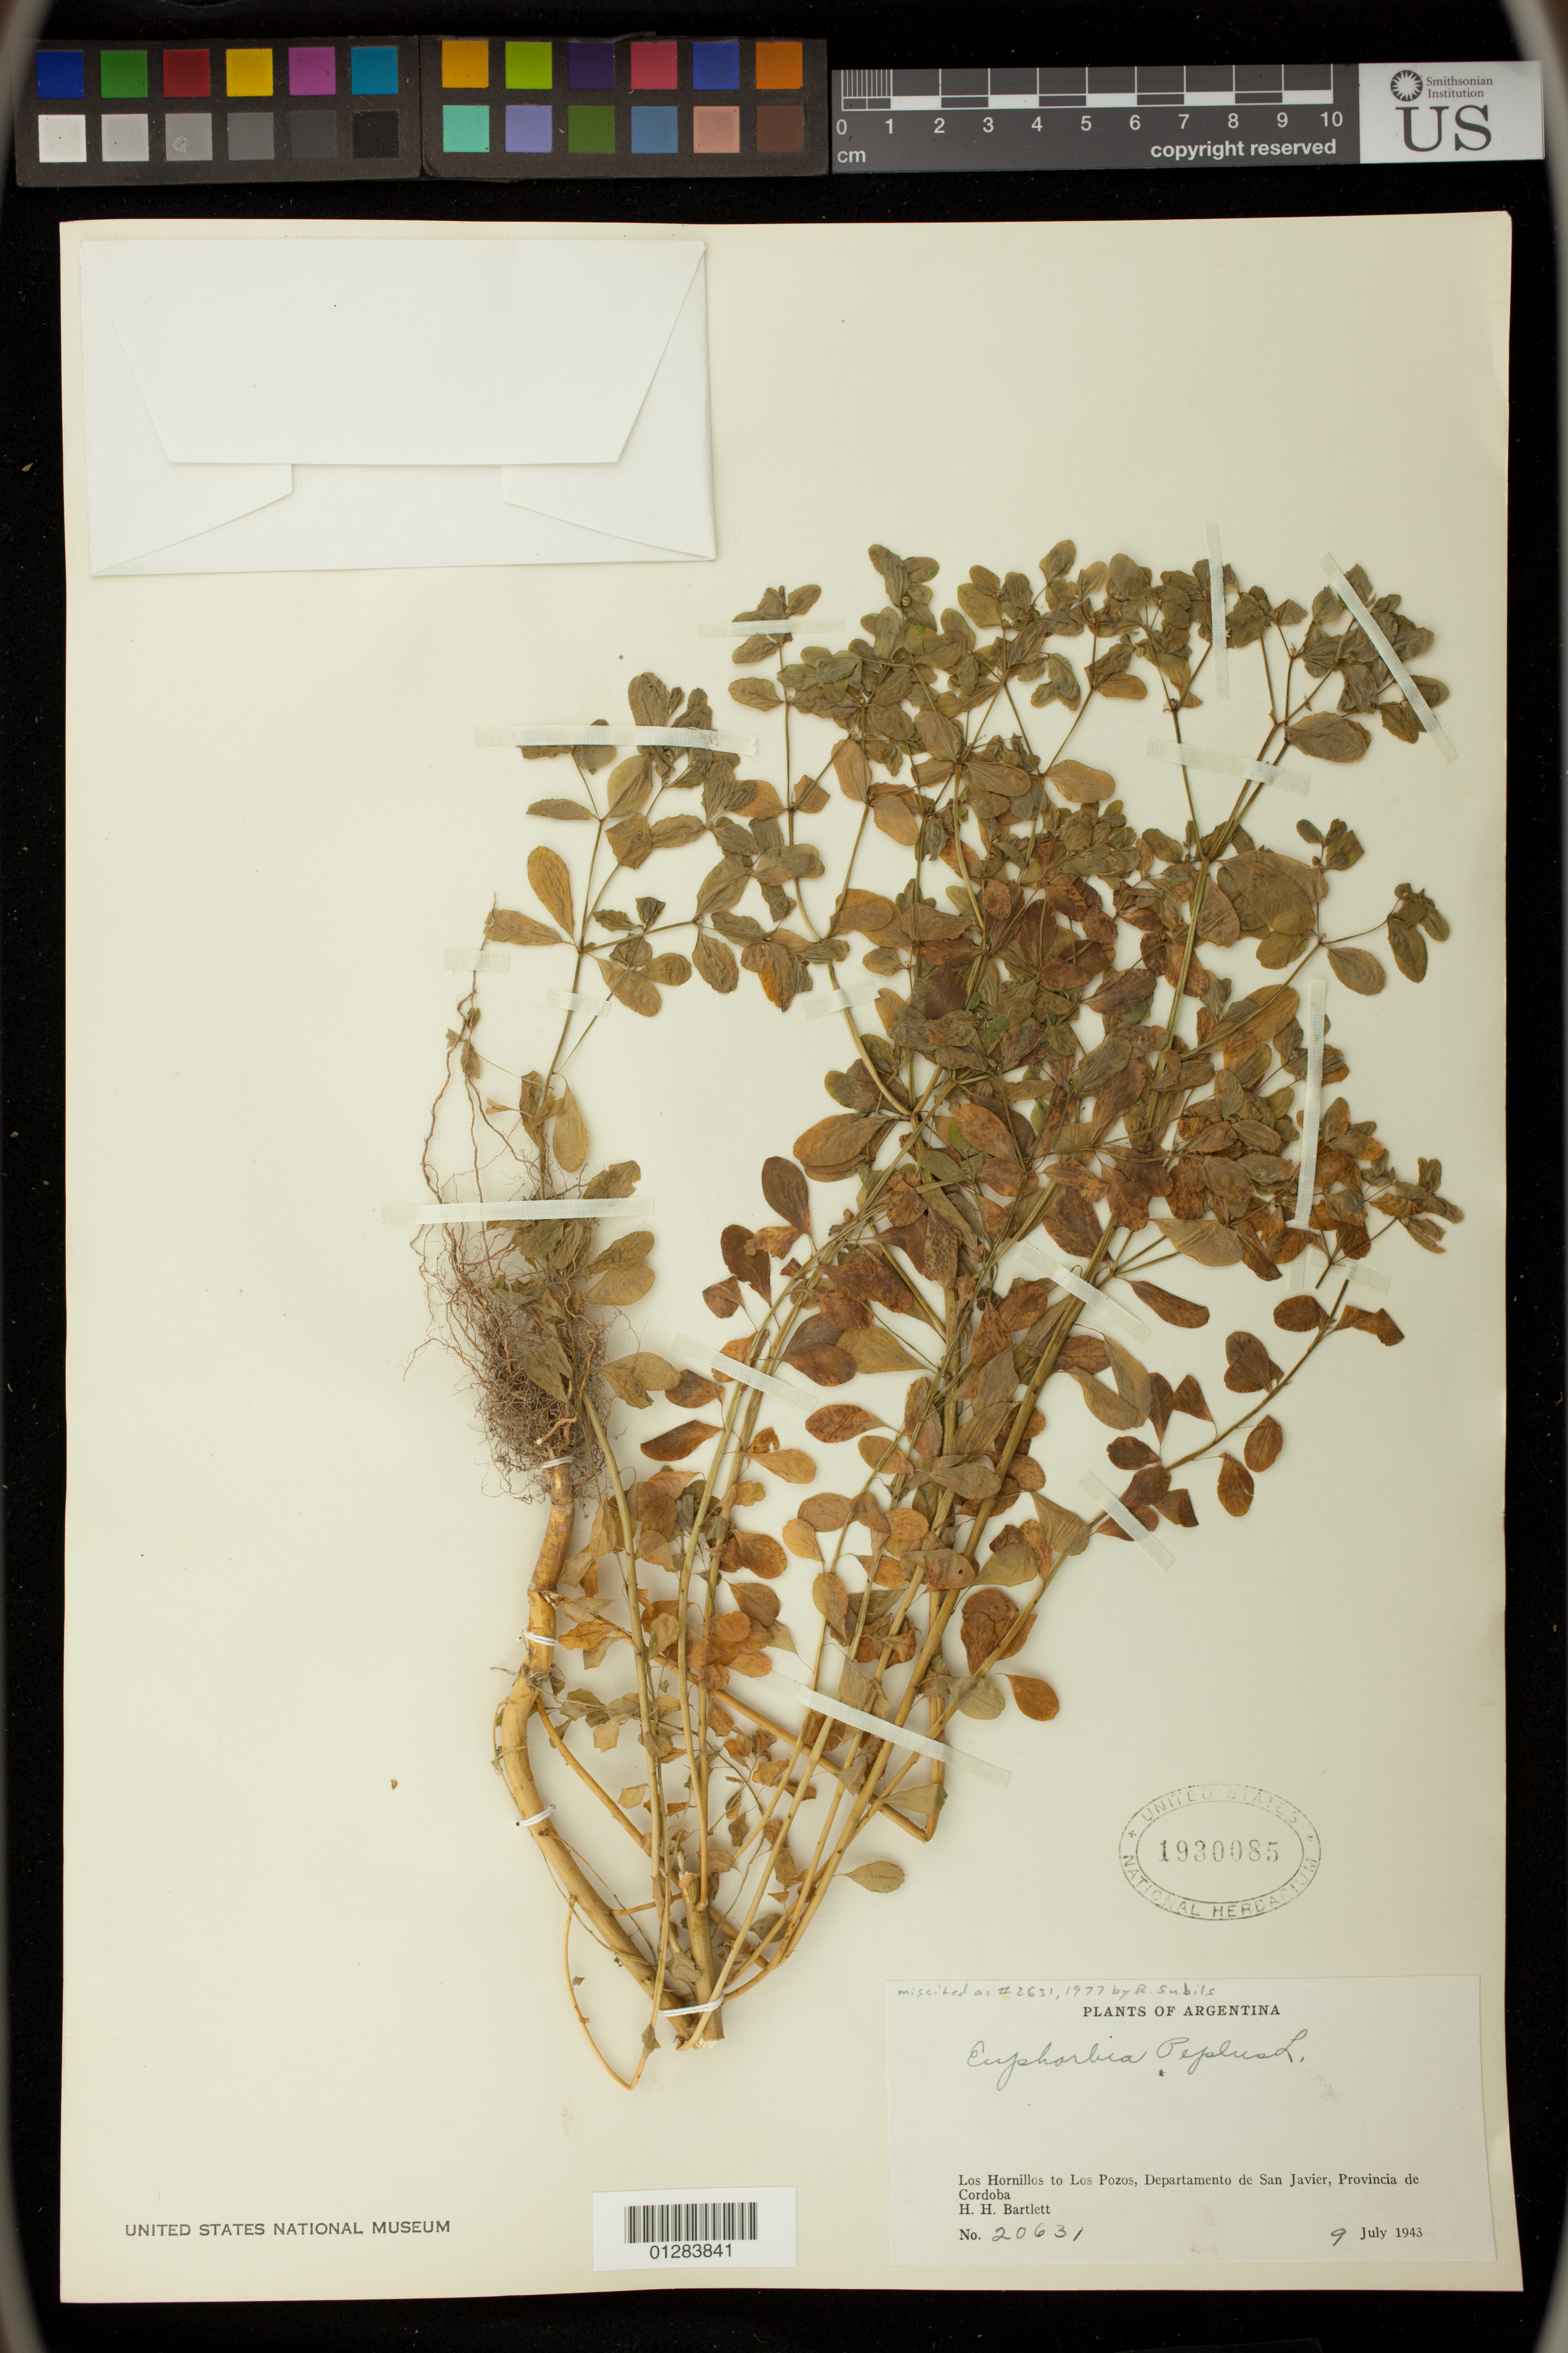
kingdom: Plantae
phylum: Tracheophyta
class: Magnoliopsida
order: Malpighiales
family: Euphorbiaceae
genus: Euphorbia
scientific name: Euphorbia peplus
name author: L.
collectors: H. H. Bartlett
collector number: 20631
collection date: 1943-07-09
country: Argentina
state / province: Cordoba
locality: Los Hornillos to Los Pozos,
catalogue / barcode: US 1930085